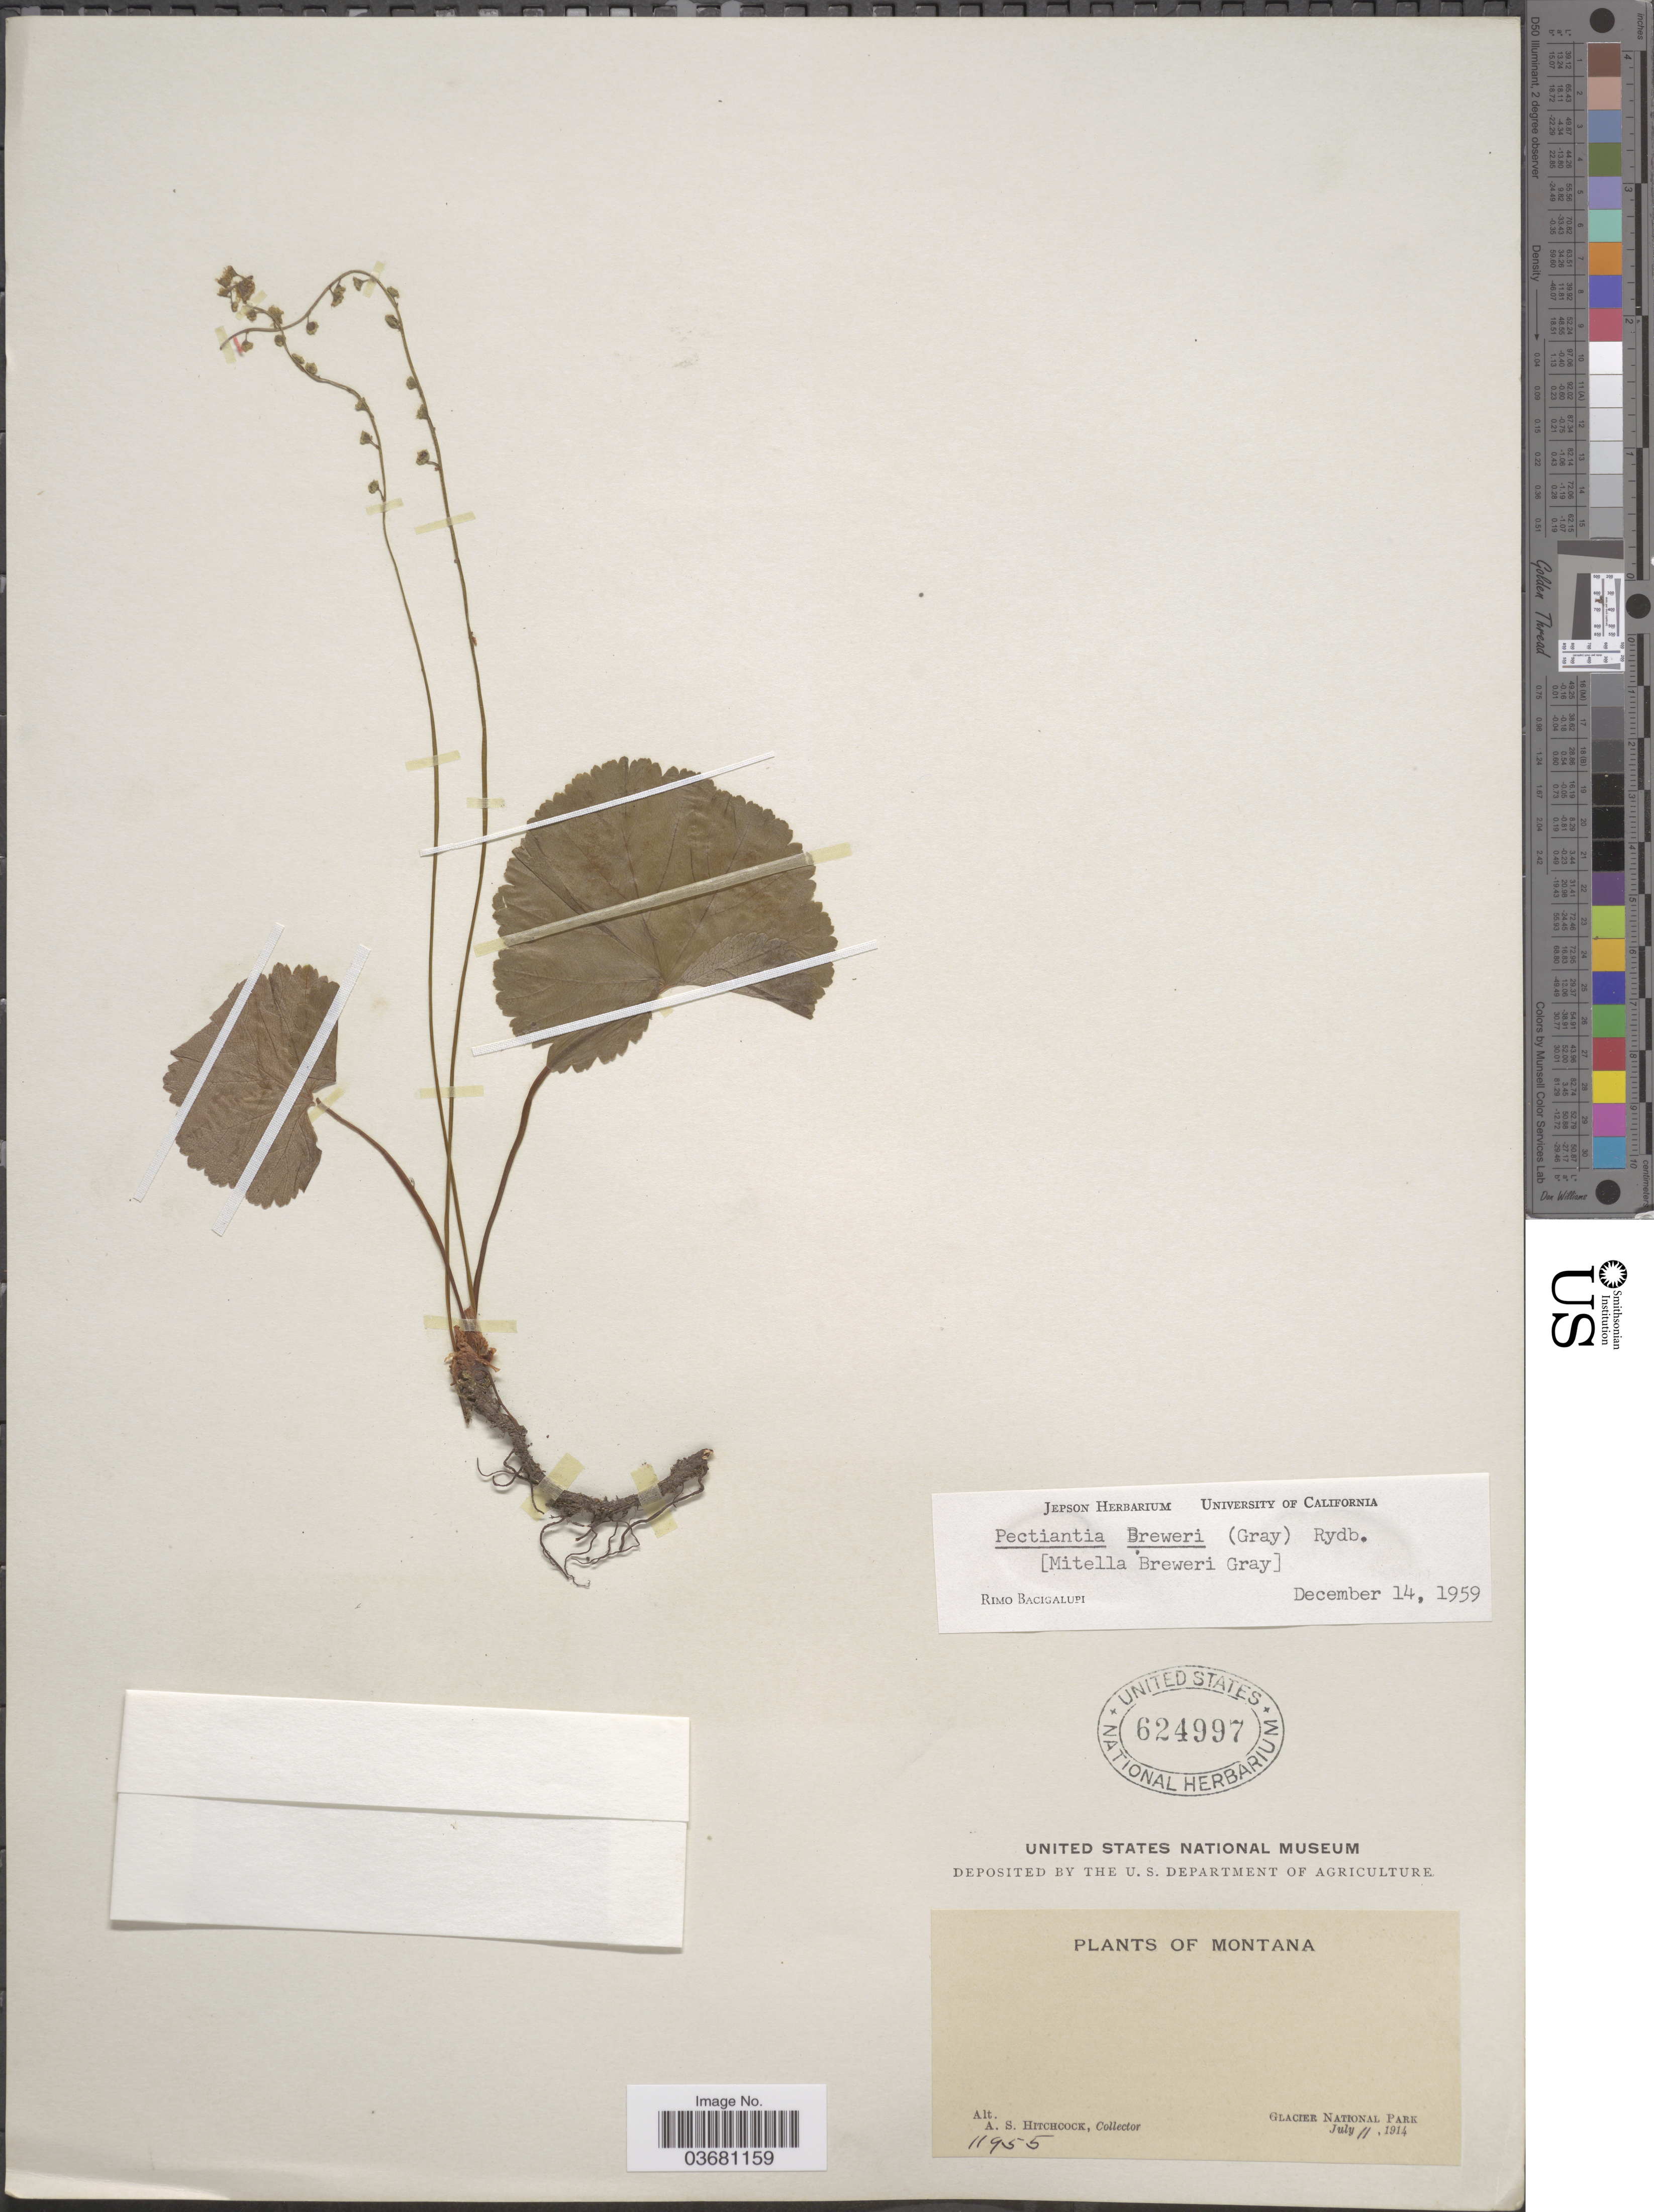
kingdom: Plantae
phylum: Tracheophyta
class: Magnoliopsida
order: Saxifragales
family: Saxifragaceae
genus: Mitella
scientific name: Mitella breweri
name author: A. Gray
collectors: A. S. Hitchcock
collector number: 11955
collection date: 1914-07-11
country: United States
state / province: Montana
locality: Glacier National Park.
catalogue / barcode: US 624997